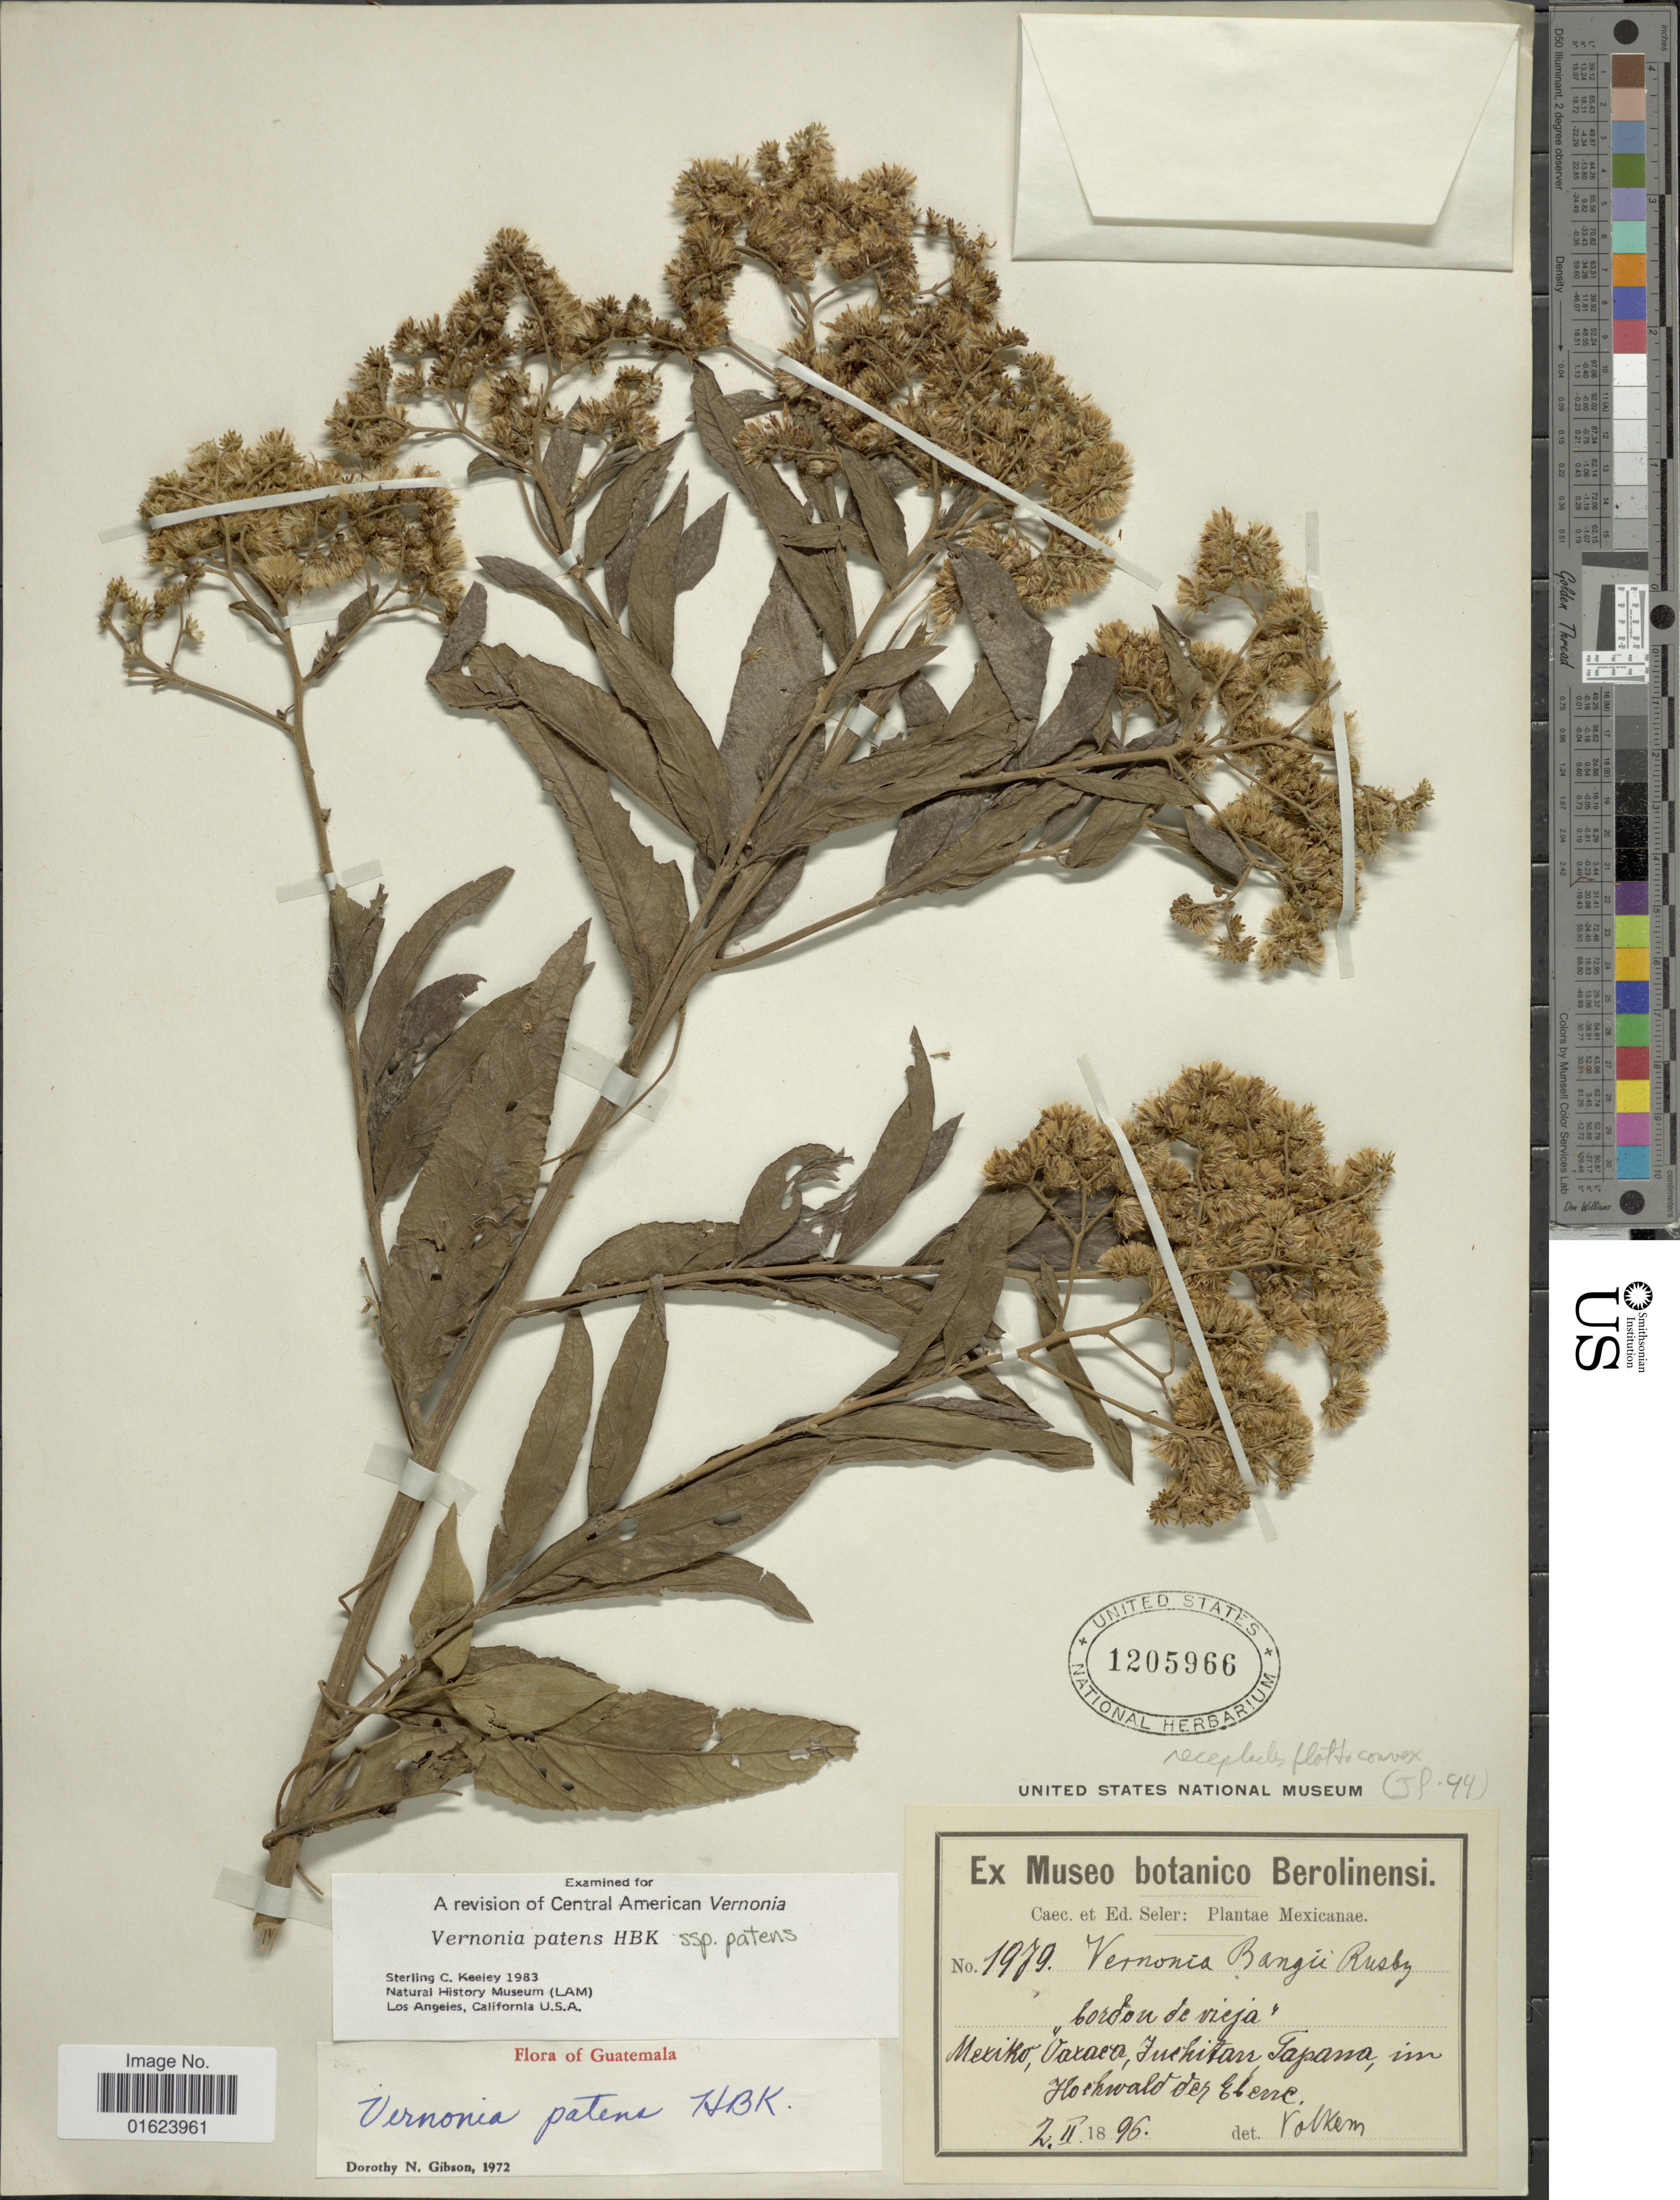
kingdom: Plantae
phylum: Tracheophyta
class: Magnoliopsida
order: Asterales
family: Asteraceae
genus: Vernonanthura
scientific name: Vernonanthura patens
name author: (Kunth) H. Rob.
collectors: ex Caec. et Ed Seler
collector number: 1979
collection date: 1896-02-02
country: Mexico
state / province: Oaxaca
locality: Mexiko, Oaxaca, Fuchitan, Tapana, im Hochwald der Elene.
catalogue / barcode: US 1205966